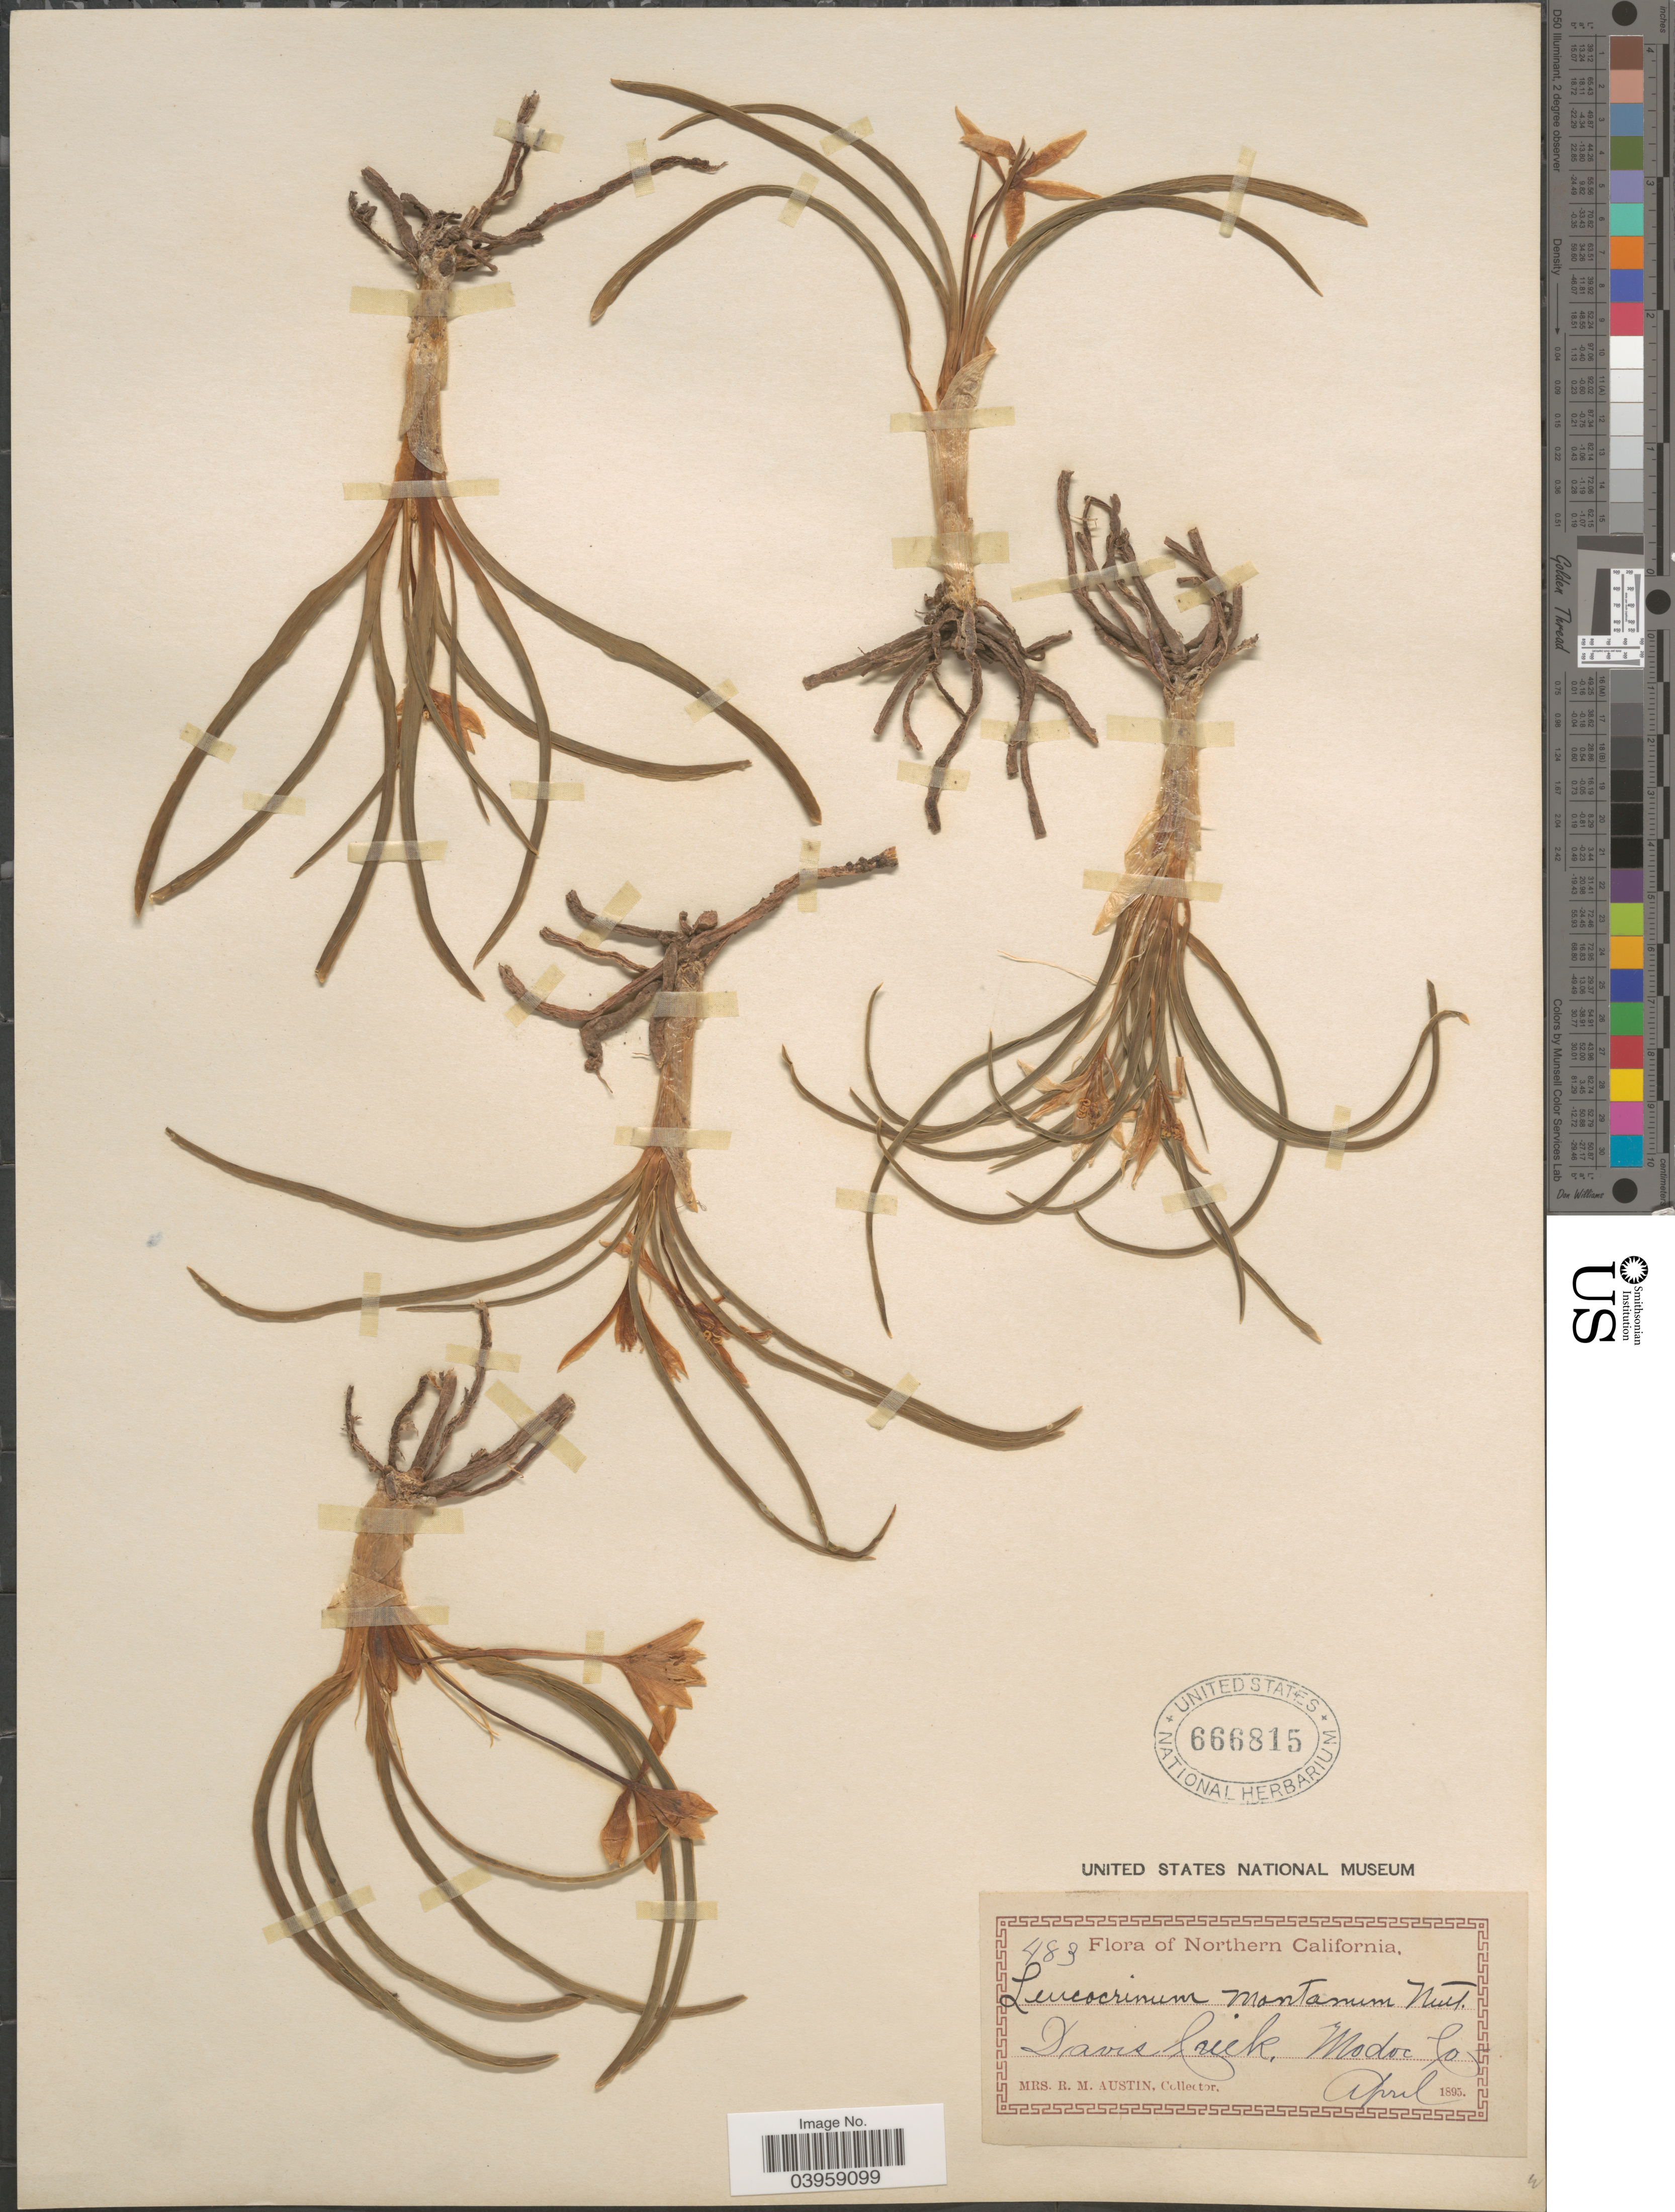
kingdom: Plantae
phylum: Tracheophyta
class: Liliopsida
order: Asparagales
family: Asparagaceae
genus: Leucocrinum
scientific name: Leucocrinum montanum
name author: Nutt.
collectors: R. Austin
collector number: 483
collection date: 1895-04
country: United States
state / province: California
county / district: Modoc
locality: Northern California. Davis Creek, Modoc Co.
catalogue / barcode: US 666815